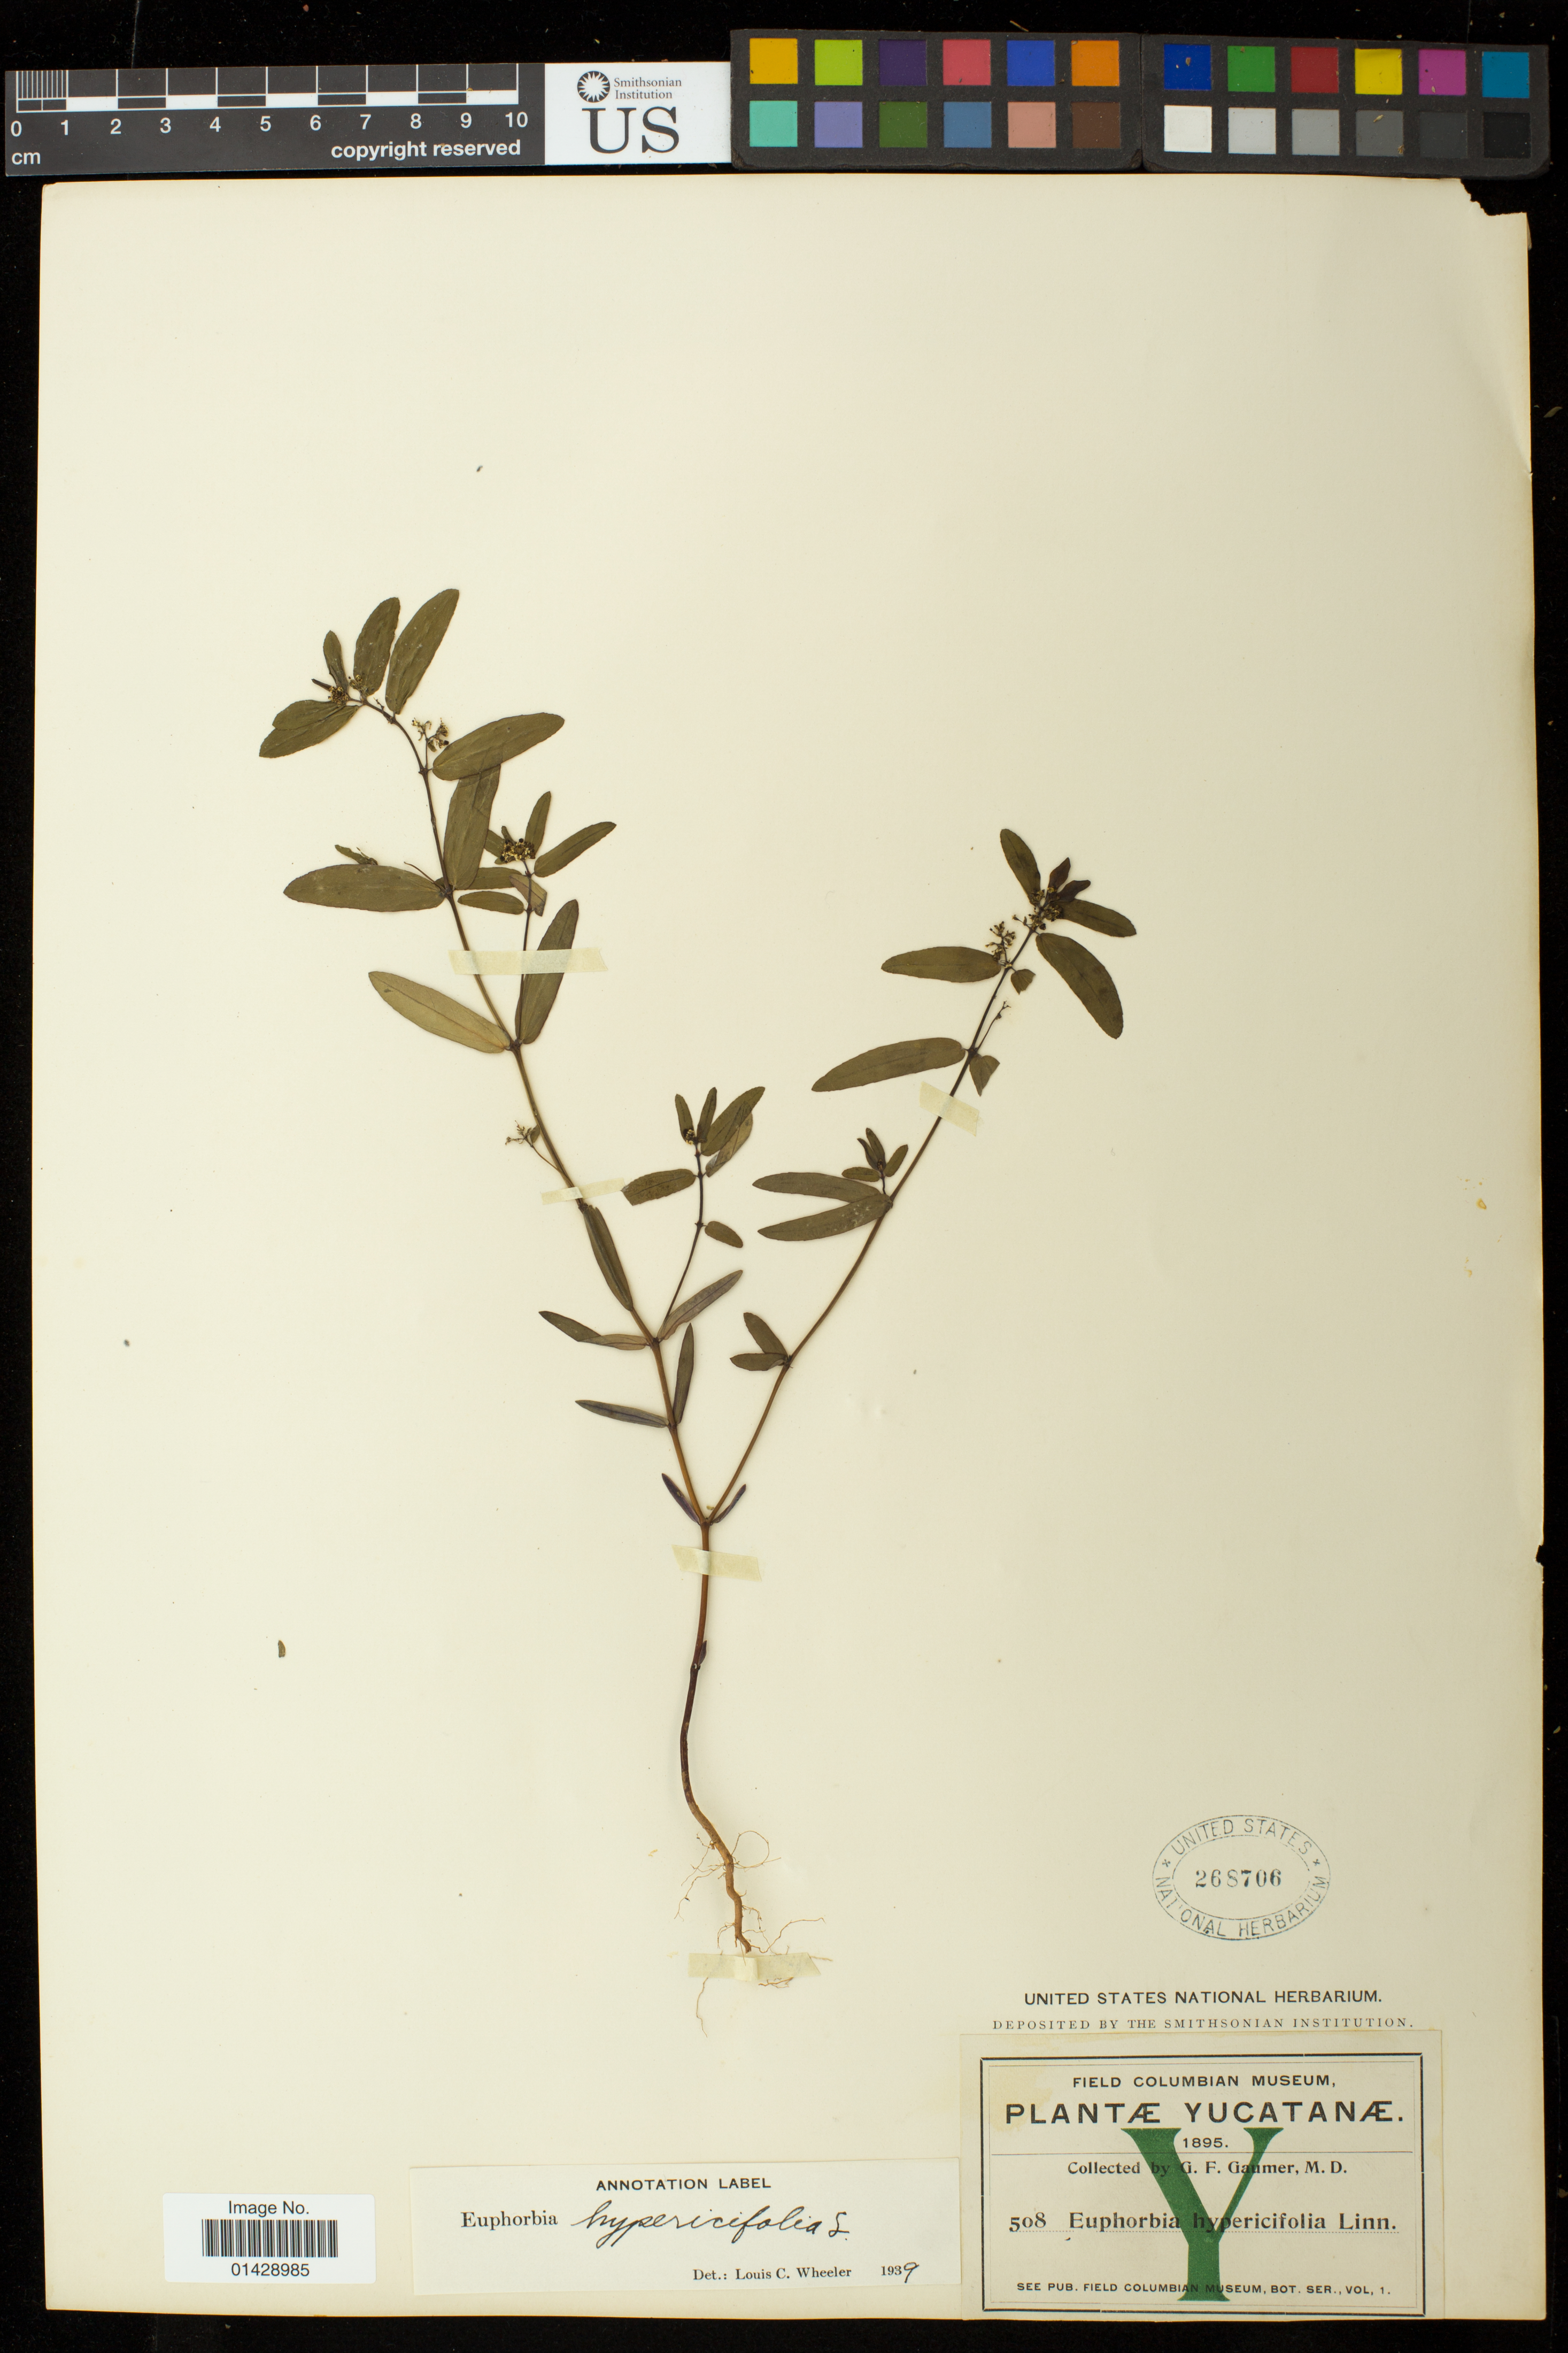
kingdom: Plantae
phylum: Tracheophyta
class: Magnoliopsida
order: Malpighiales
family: Euphorbiaceae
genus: Euphorbia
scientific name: Euphorbia hypericifolia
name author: L.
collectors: G. F. Gaumer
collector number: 508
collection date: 1895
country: Mexico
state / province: Yucatán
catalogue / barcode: US 268706